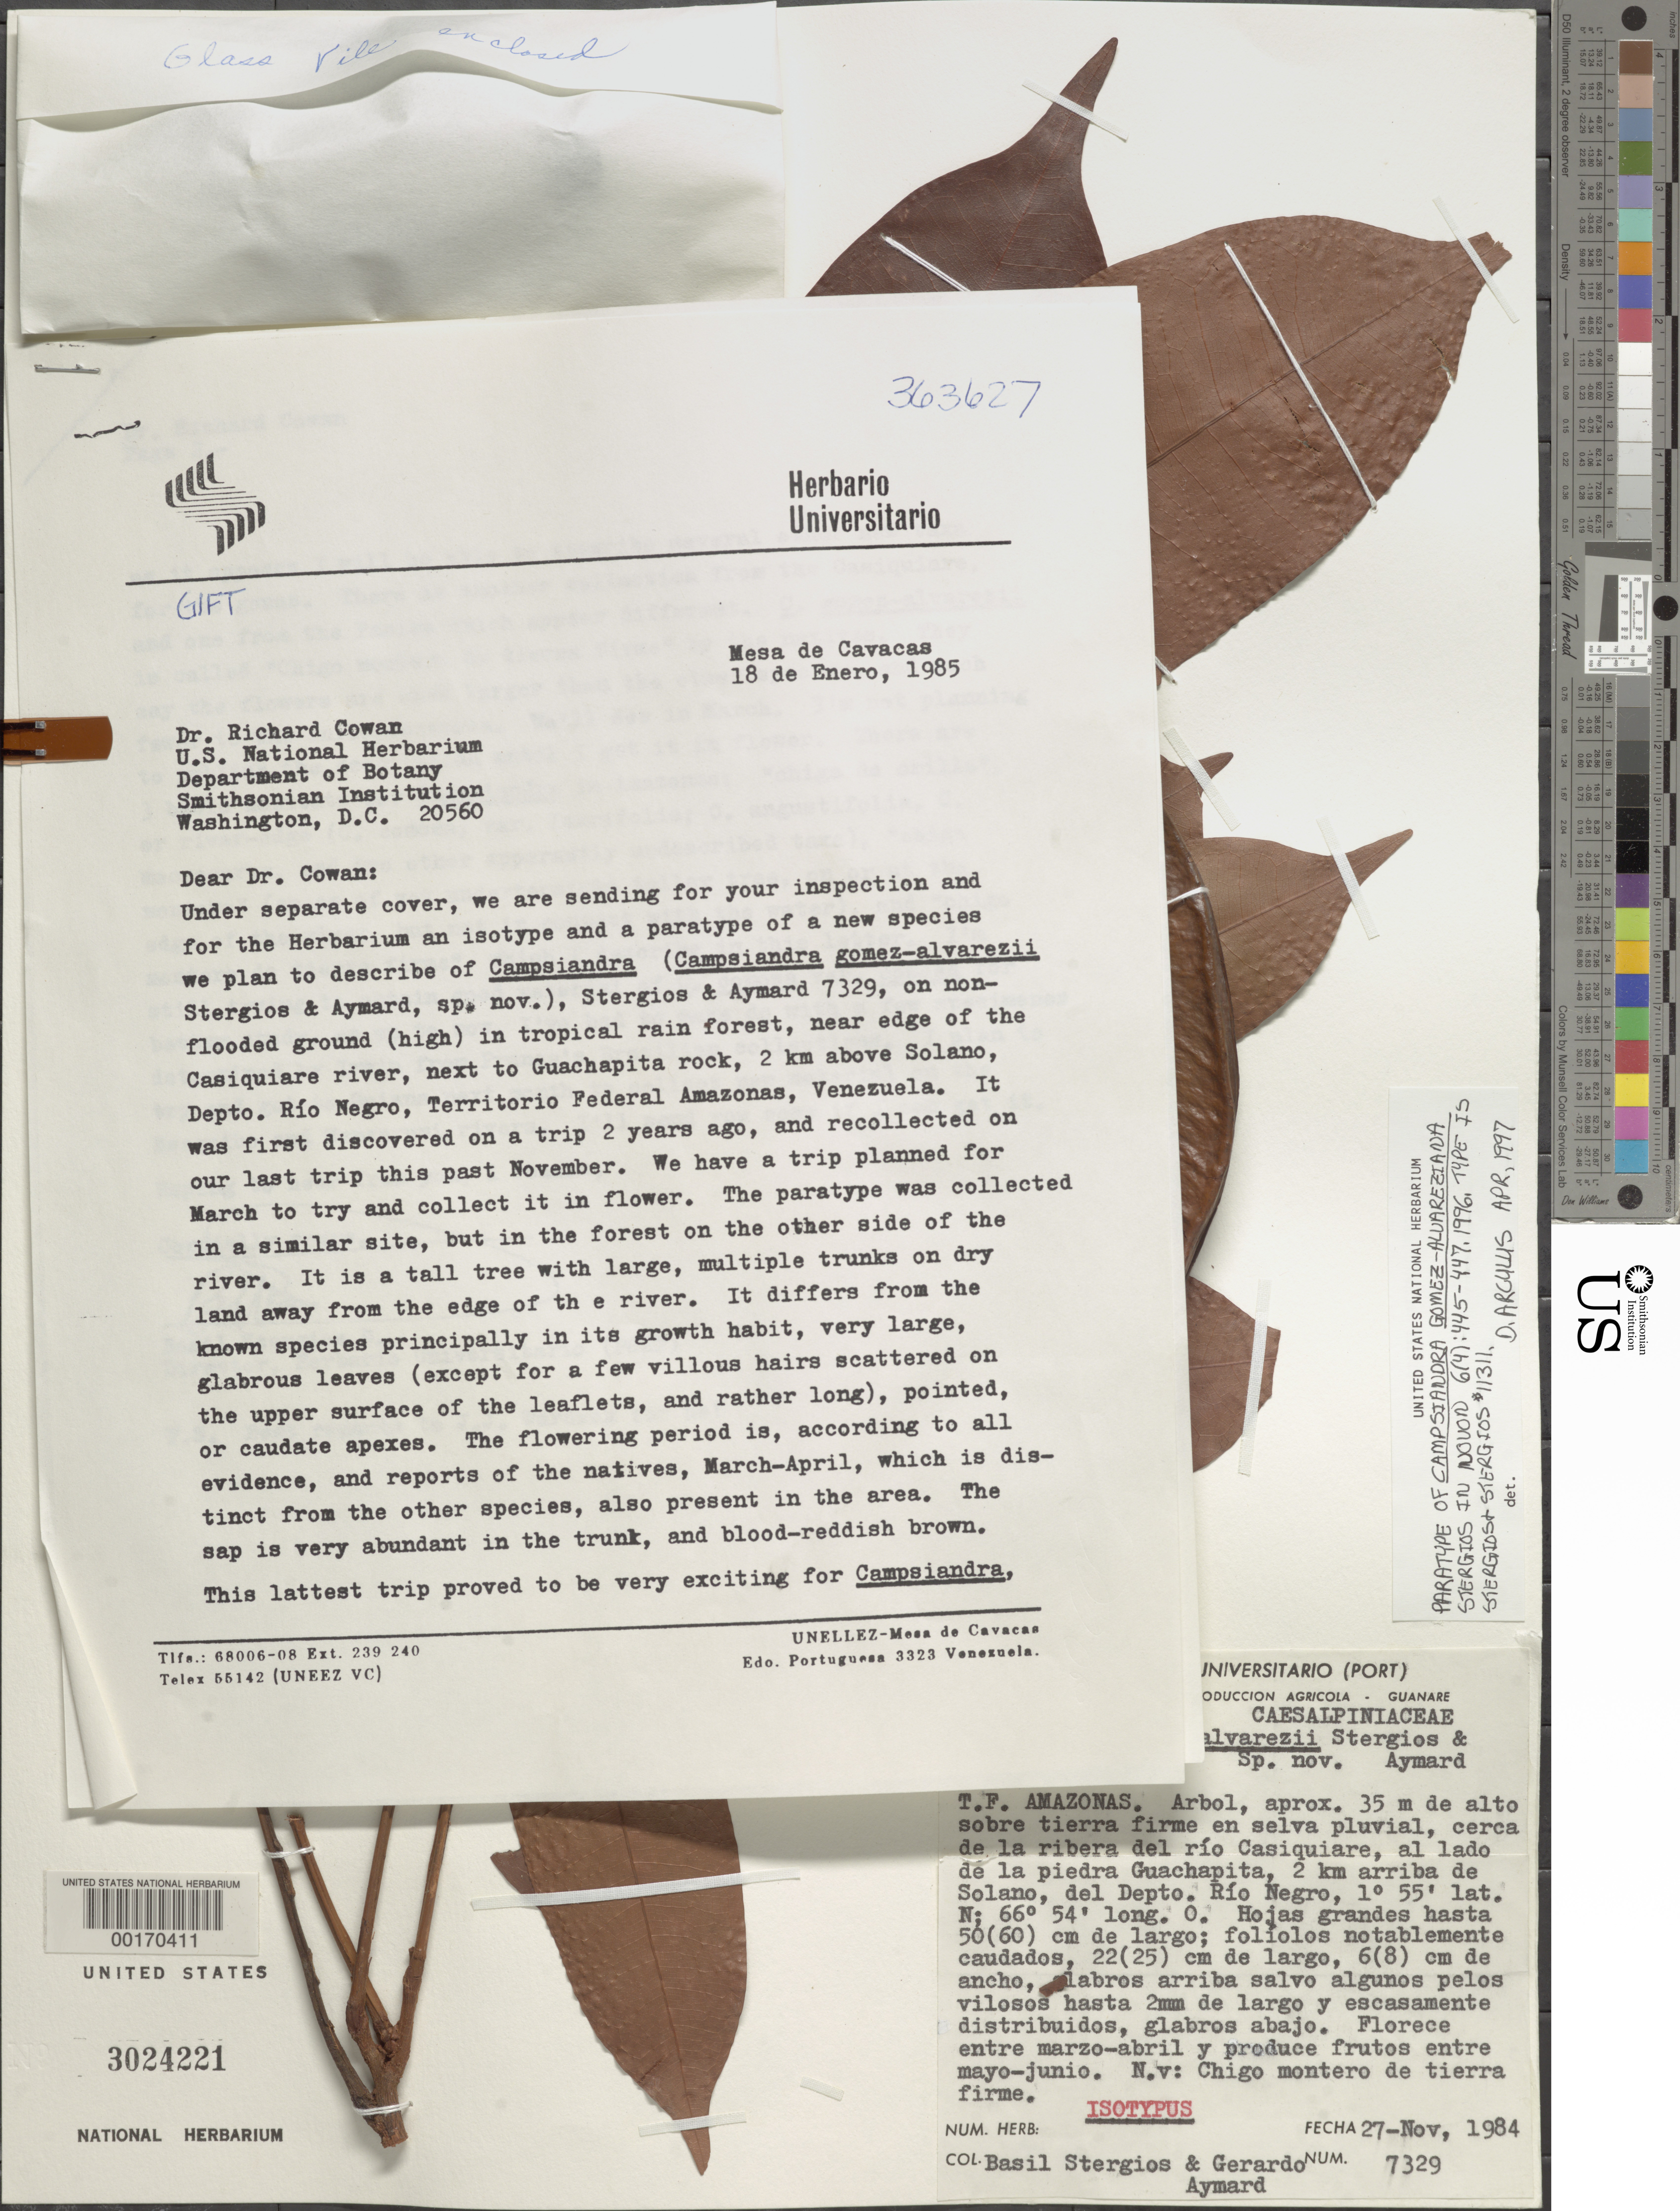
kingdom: Plantae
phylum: Tracheophyta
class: Magnoliopsida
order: Fabales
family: Fabaceae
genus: Campsiandra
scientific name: Campsiandra gomez-alvareziana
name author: Stergios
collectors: B. G. Stergios & G. A. Aymard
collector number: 7329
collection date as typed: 27 Nov 1984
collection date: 1984-11-27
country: Venezuela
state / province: Amazonas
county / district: Rio Negro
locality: Río Casiquiare, near bank, edge of Guachapita, 2 km above Solano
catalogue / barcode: US 3024221